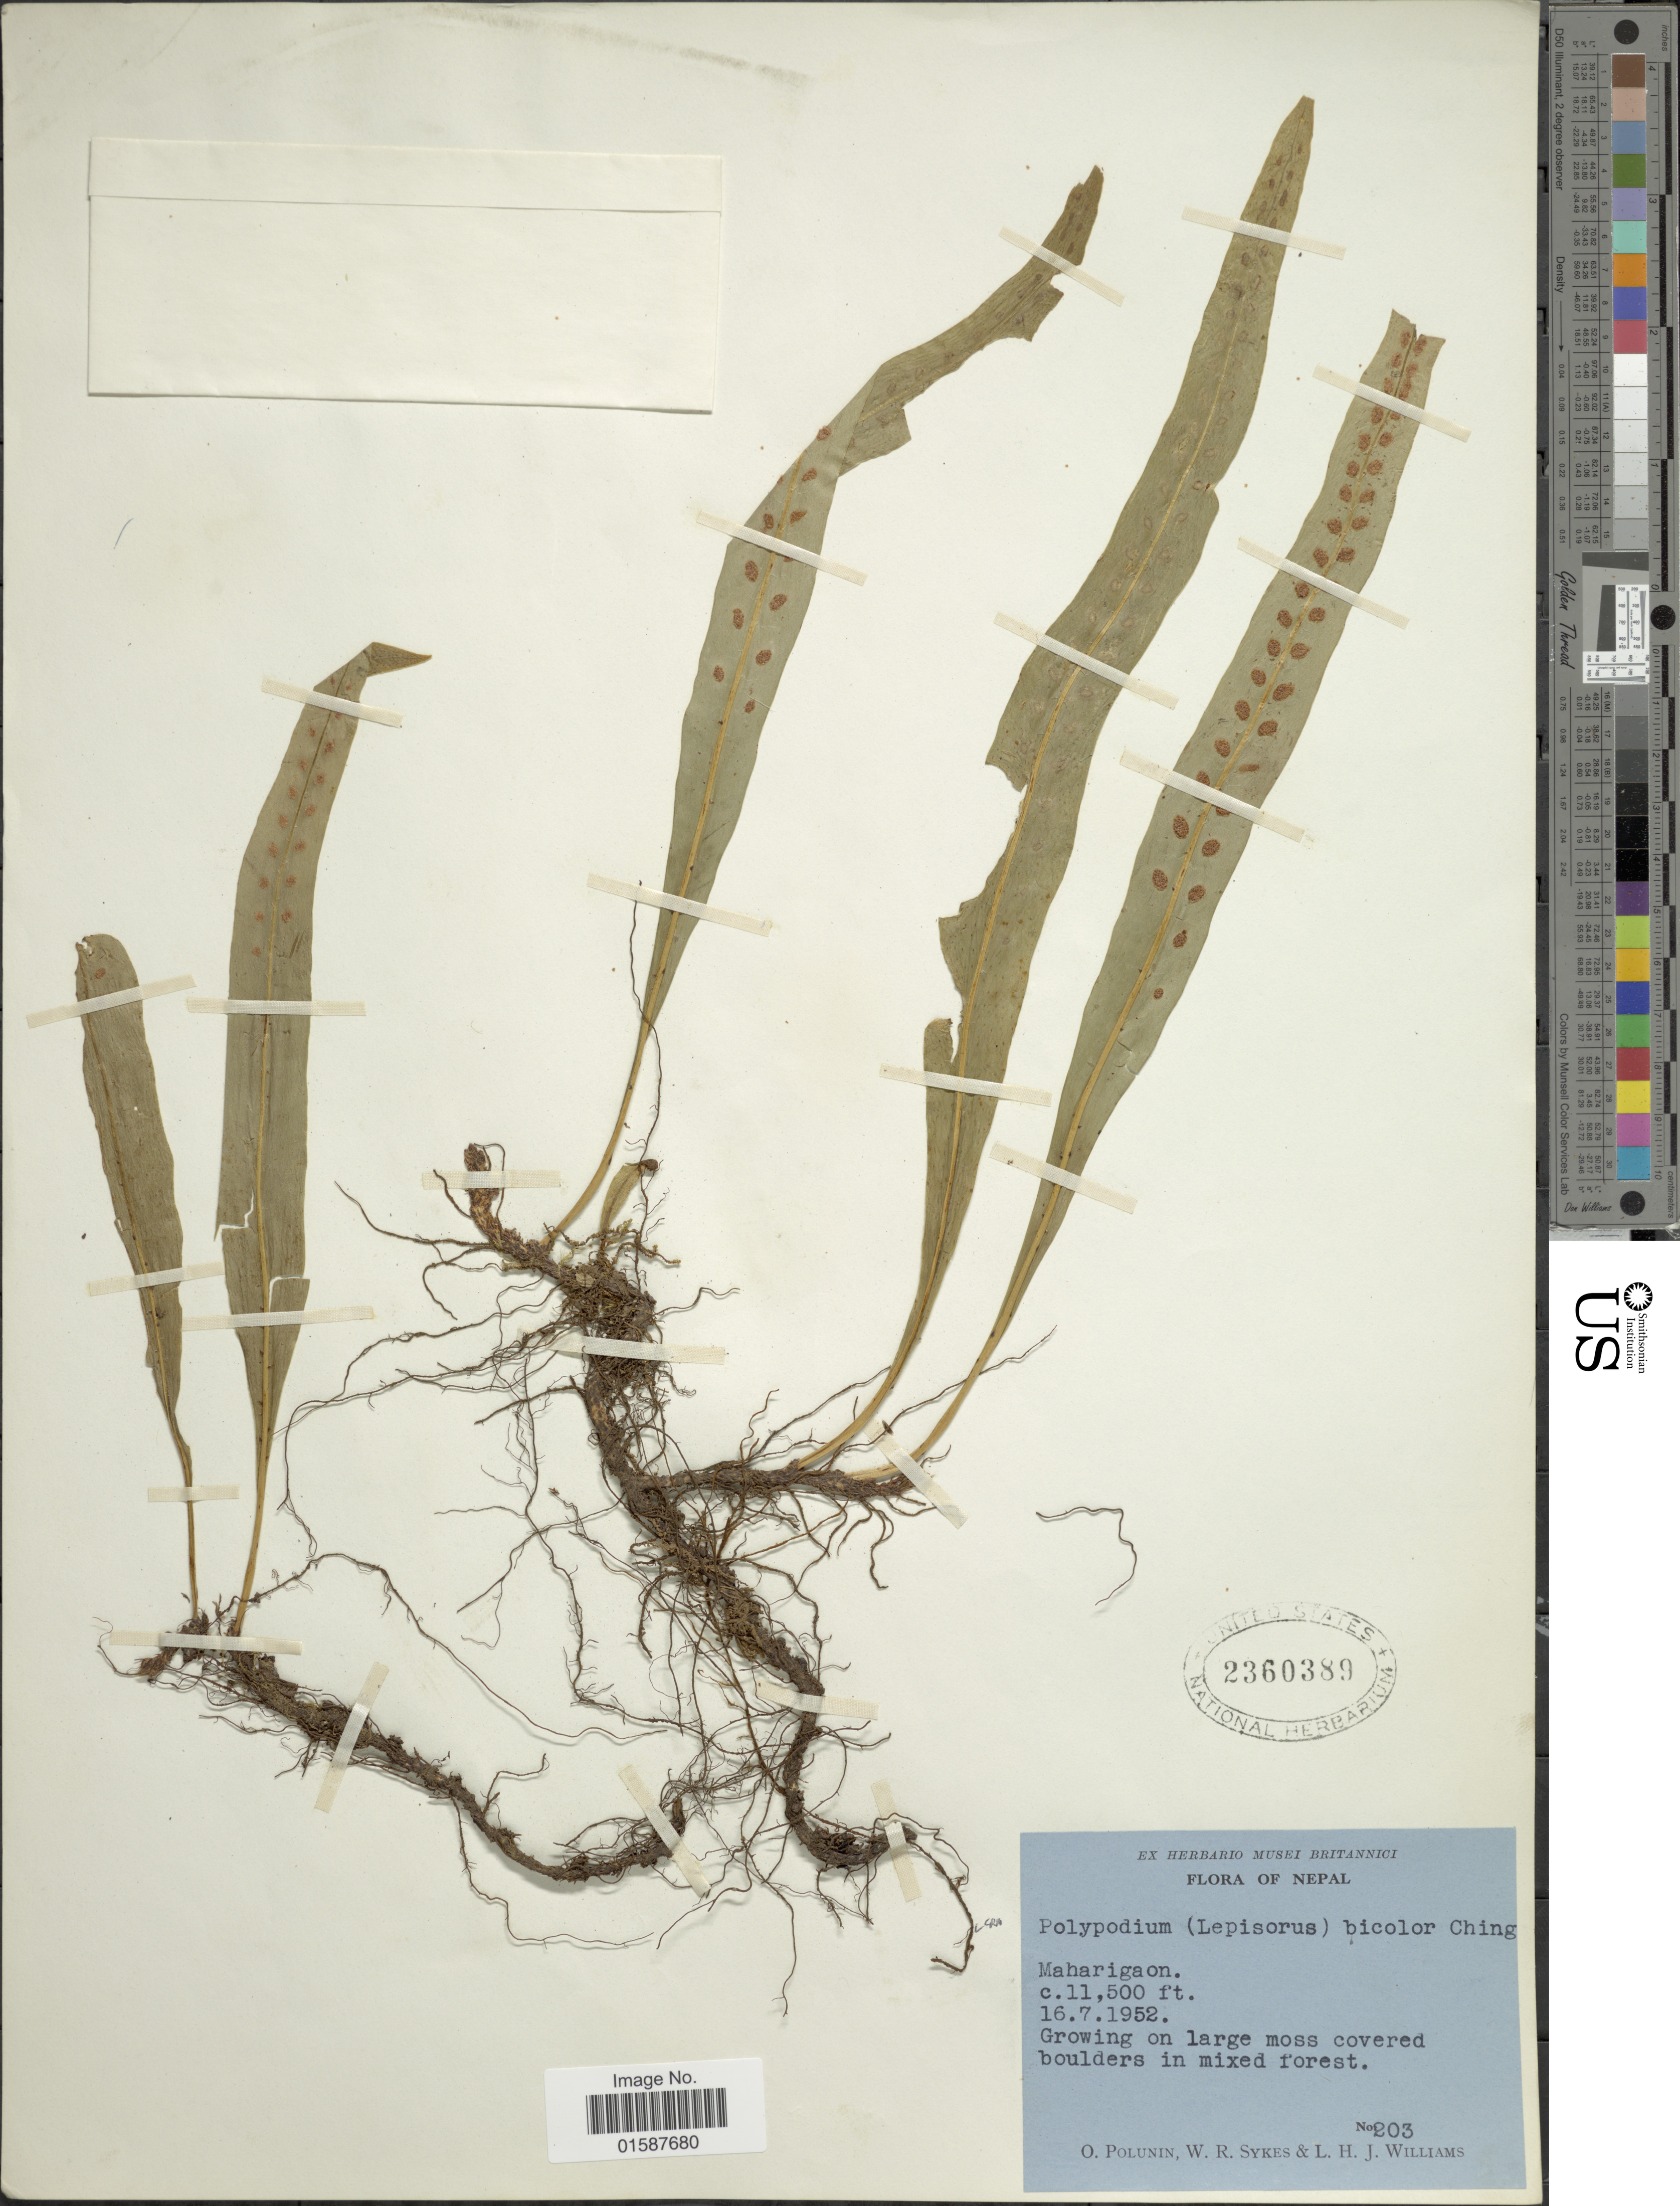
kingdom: Plantae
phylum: Tracheophyta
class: Polypodiopsida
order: Polypodiales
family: Polypodiaceae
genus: Lepisorus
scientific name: Lepisorus bicolor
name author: (Takeda) Ching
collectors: O. V. Polunin, W. R. Sykes & L. H. J. Williams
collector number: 203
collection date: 1952-07-16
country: Nepal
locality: Maharigaon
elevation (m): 3505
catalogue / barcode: US 2360389